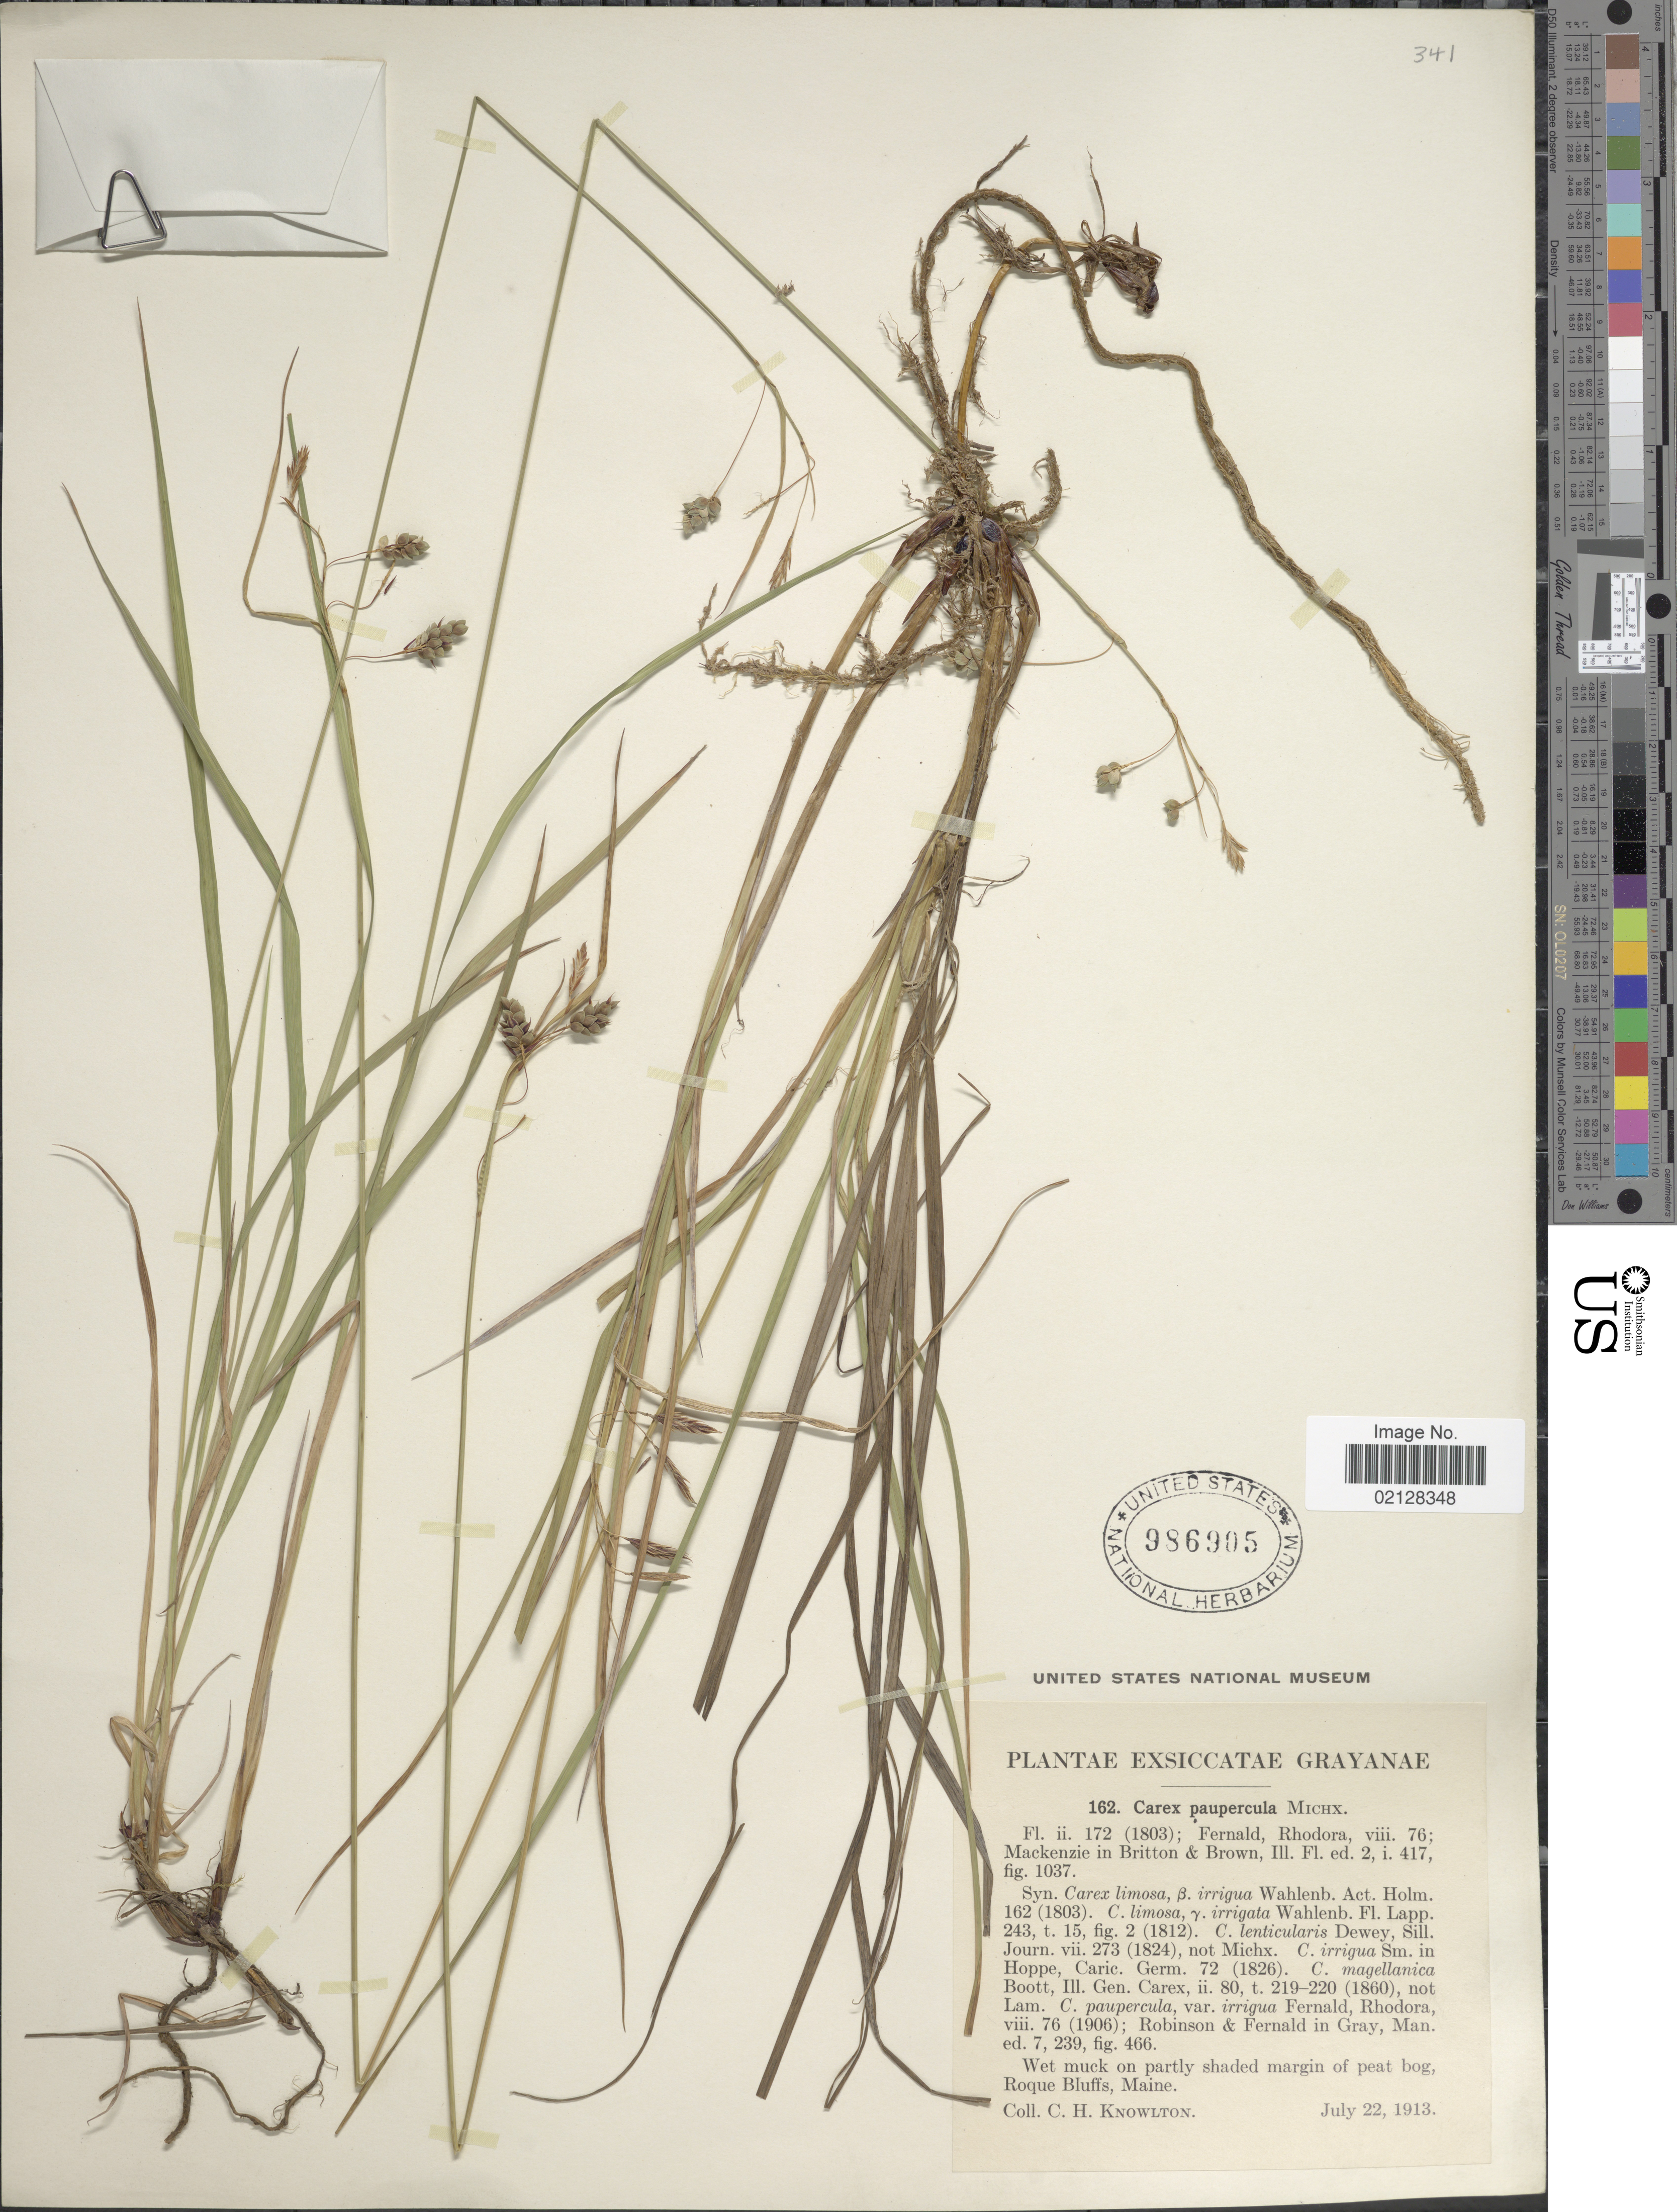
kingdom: Plantae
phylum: Tracheophyta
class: Liliopsida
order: Poales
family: Cyperaceae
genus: Carex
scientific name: Carex magellanica subsp. irrigua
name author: (Wahlenb.) Hiitonen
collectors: C. H. Knowlton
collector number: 162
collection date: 1913-07-22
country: United States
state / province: Maine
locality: Wet muck on partly shaded margin of peat bog, Rogue Bluffs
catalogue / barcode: US 986905